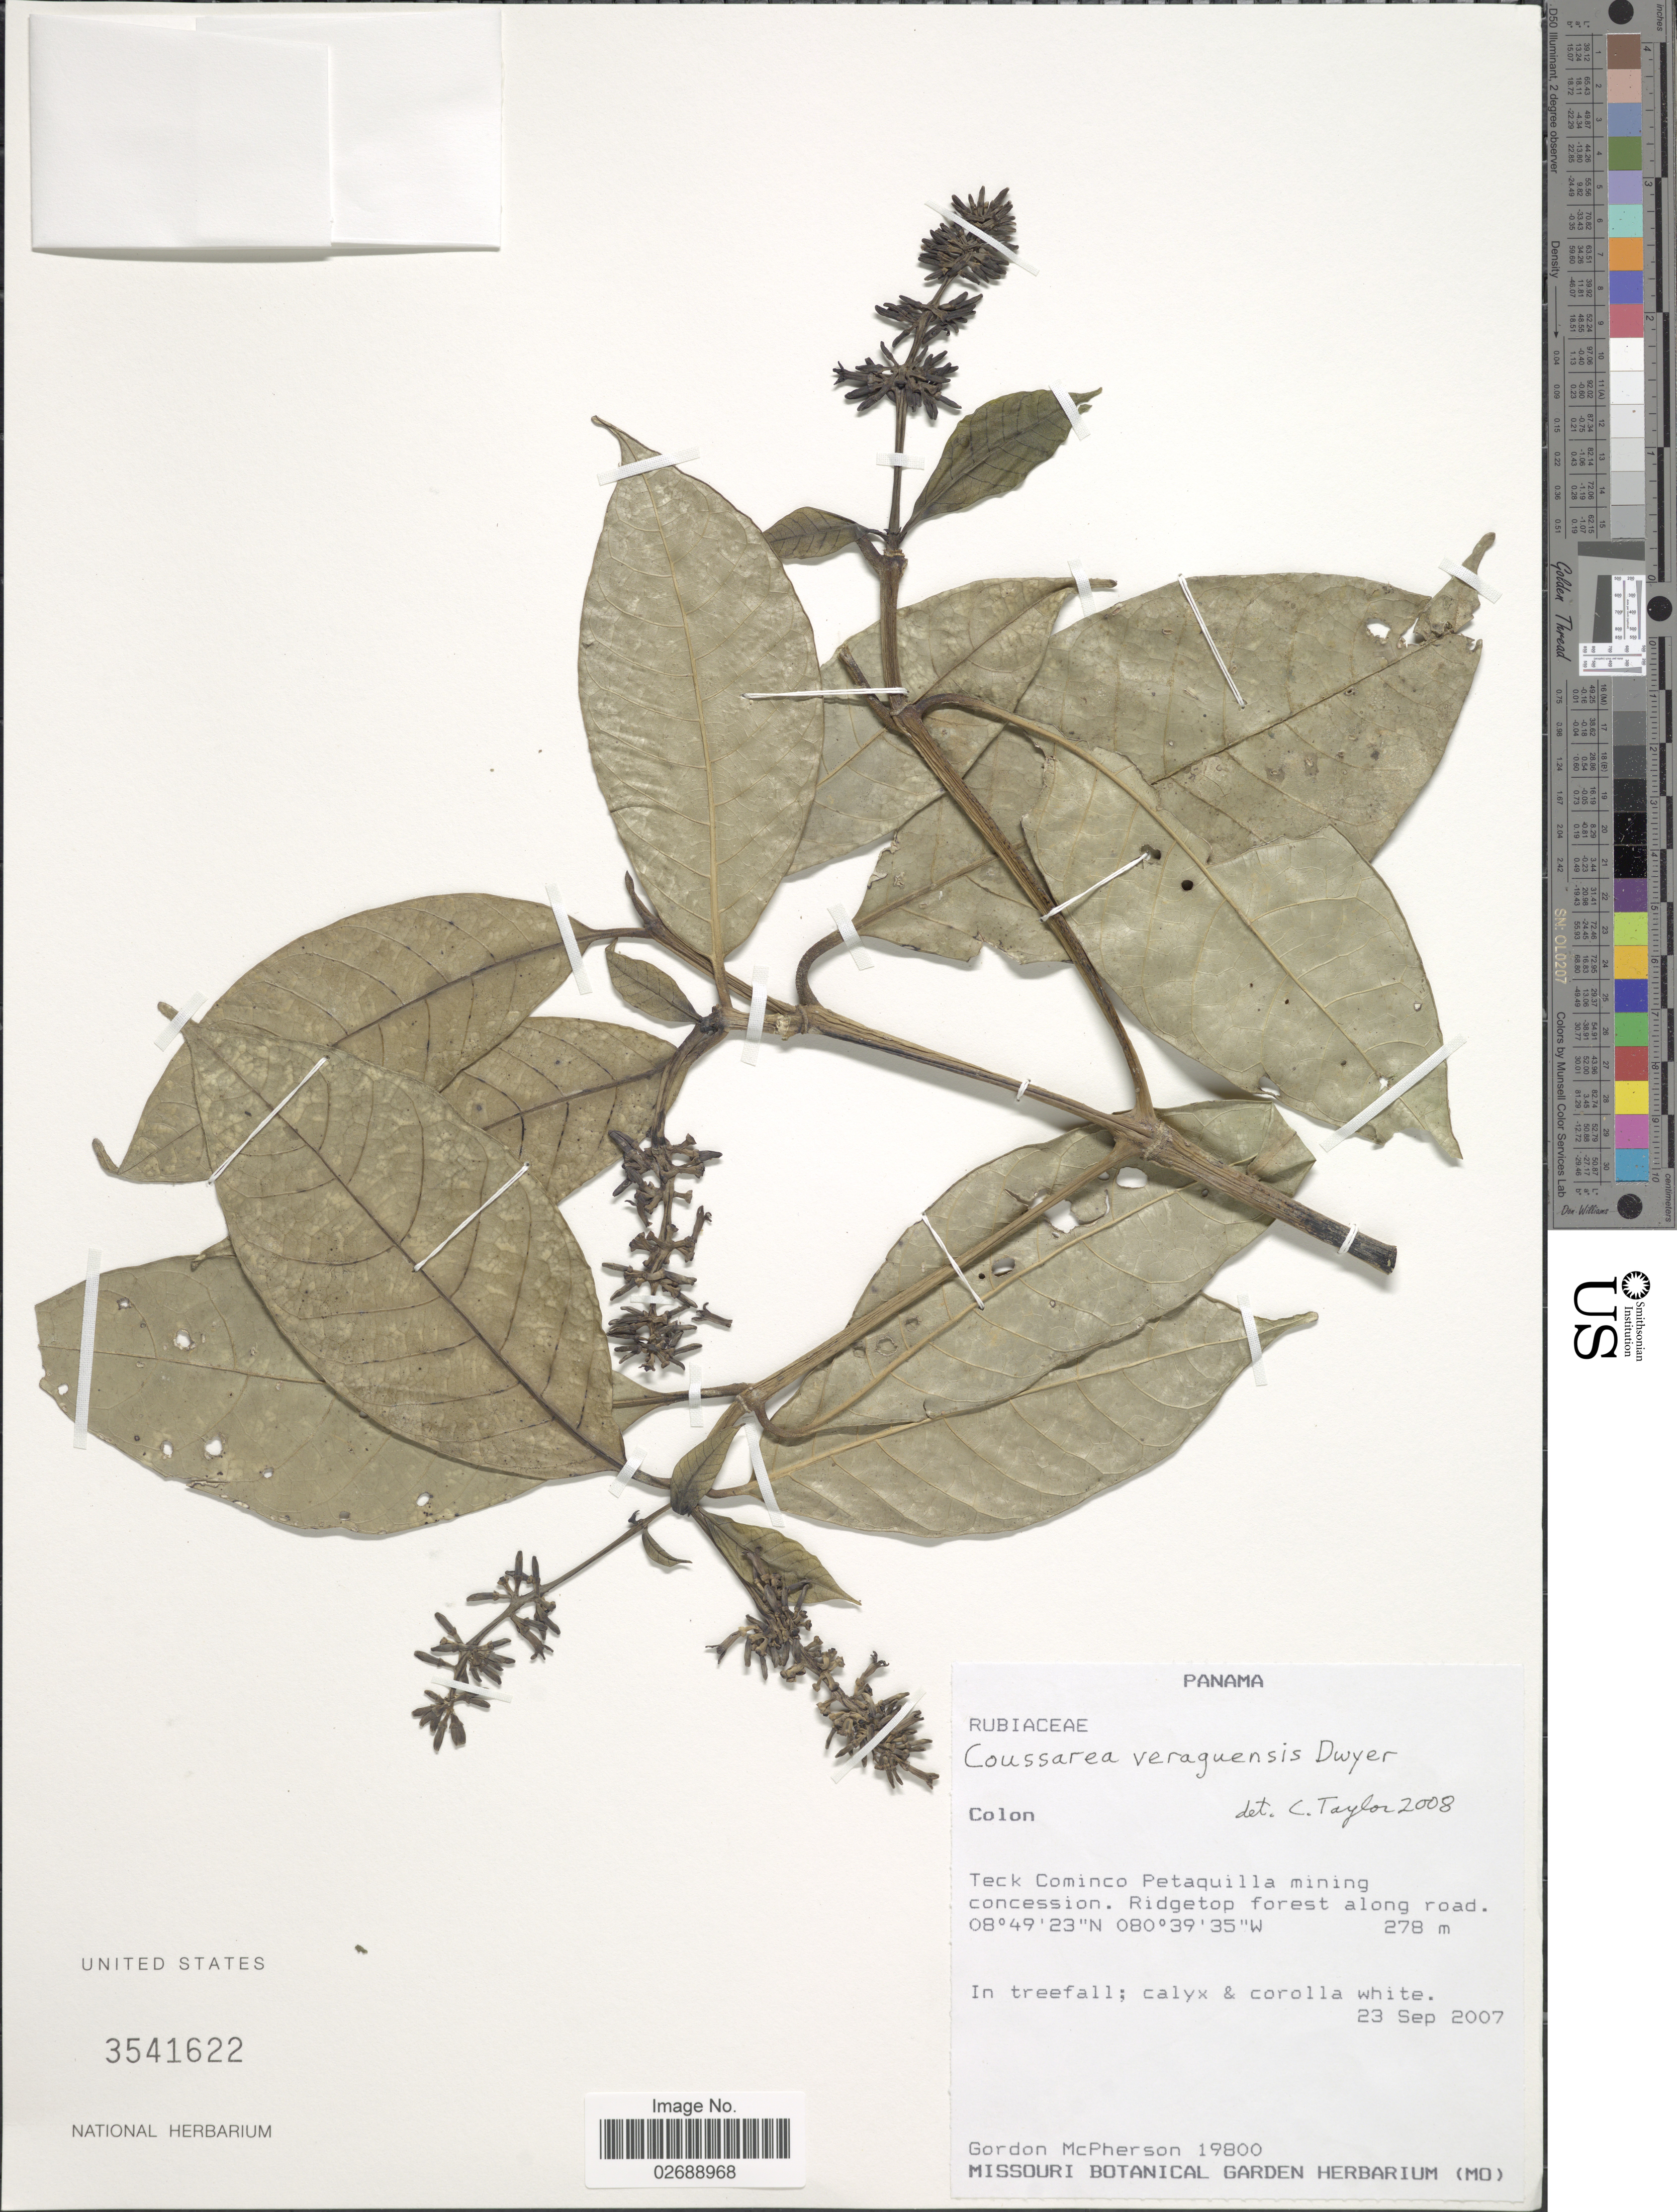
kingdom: Plantae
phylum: Tracheophyta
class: Magnoliopsida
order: Gentianales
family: Rubiaceae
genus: Coussarea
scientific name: Coussarea veraguensis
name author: Dwyer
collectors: G. McPherson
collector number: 19800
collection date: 2007-09-23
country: Panama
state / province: Colón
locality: Teck Cominco Petaquilla mining concession. Along road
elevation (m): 278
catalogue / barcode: US 3541622